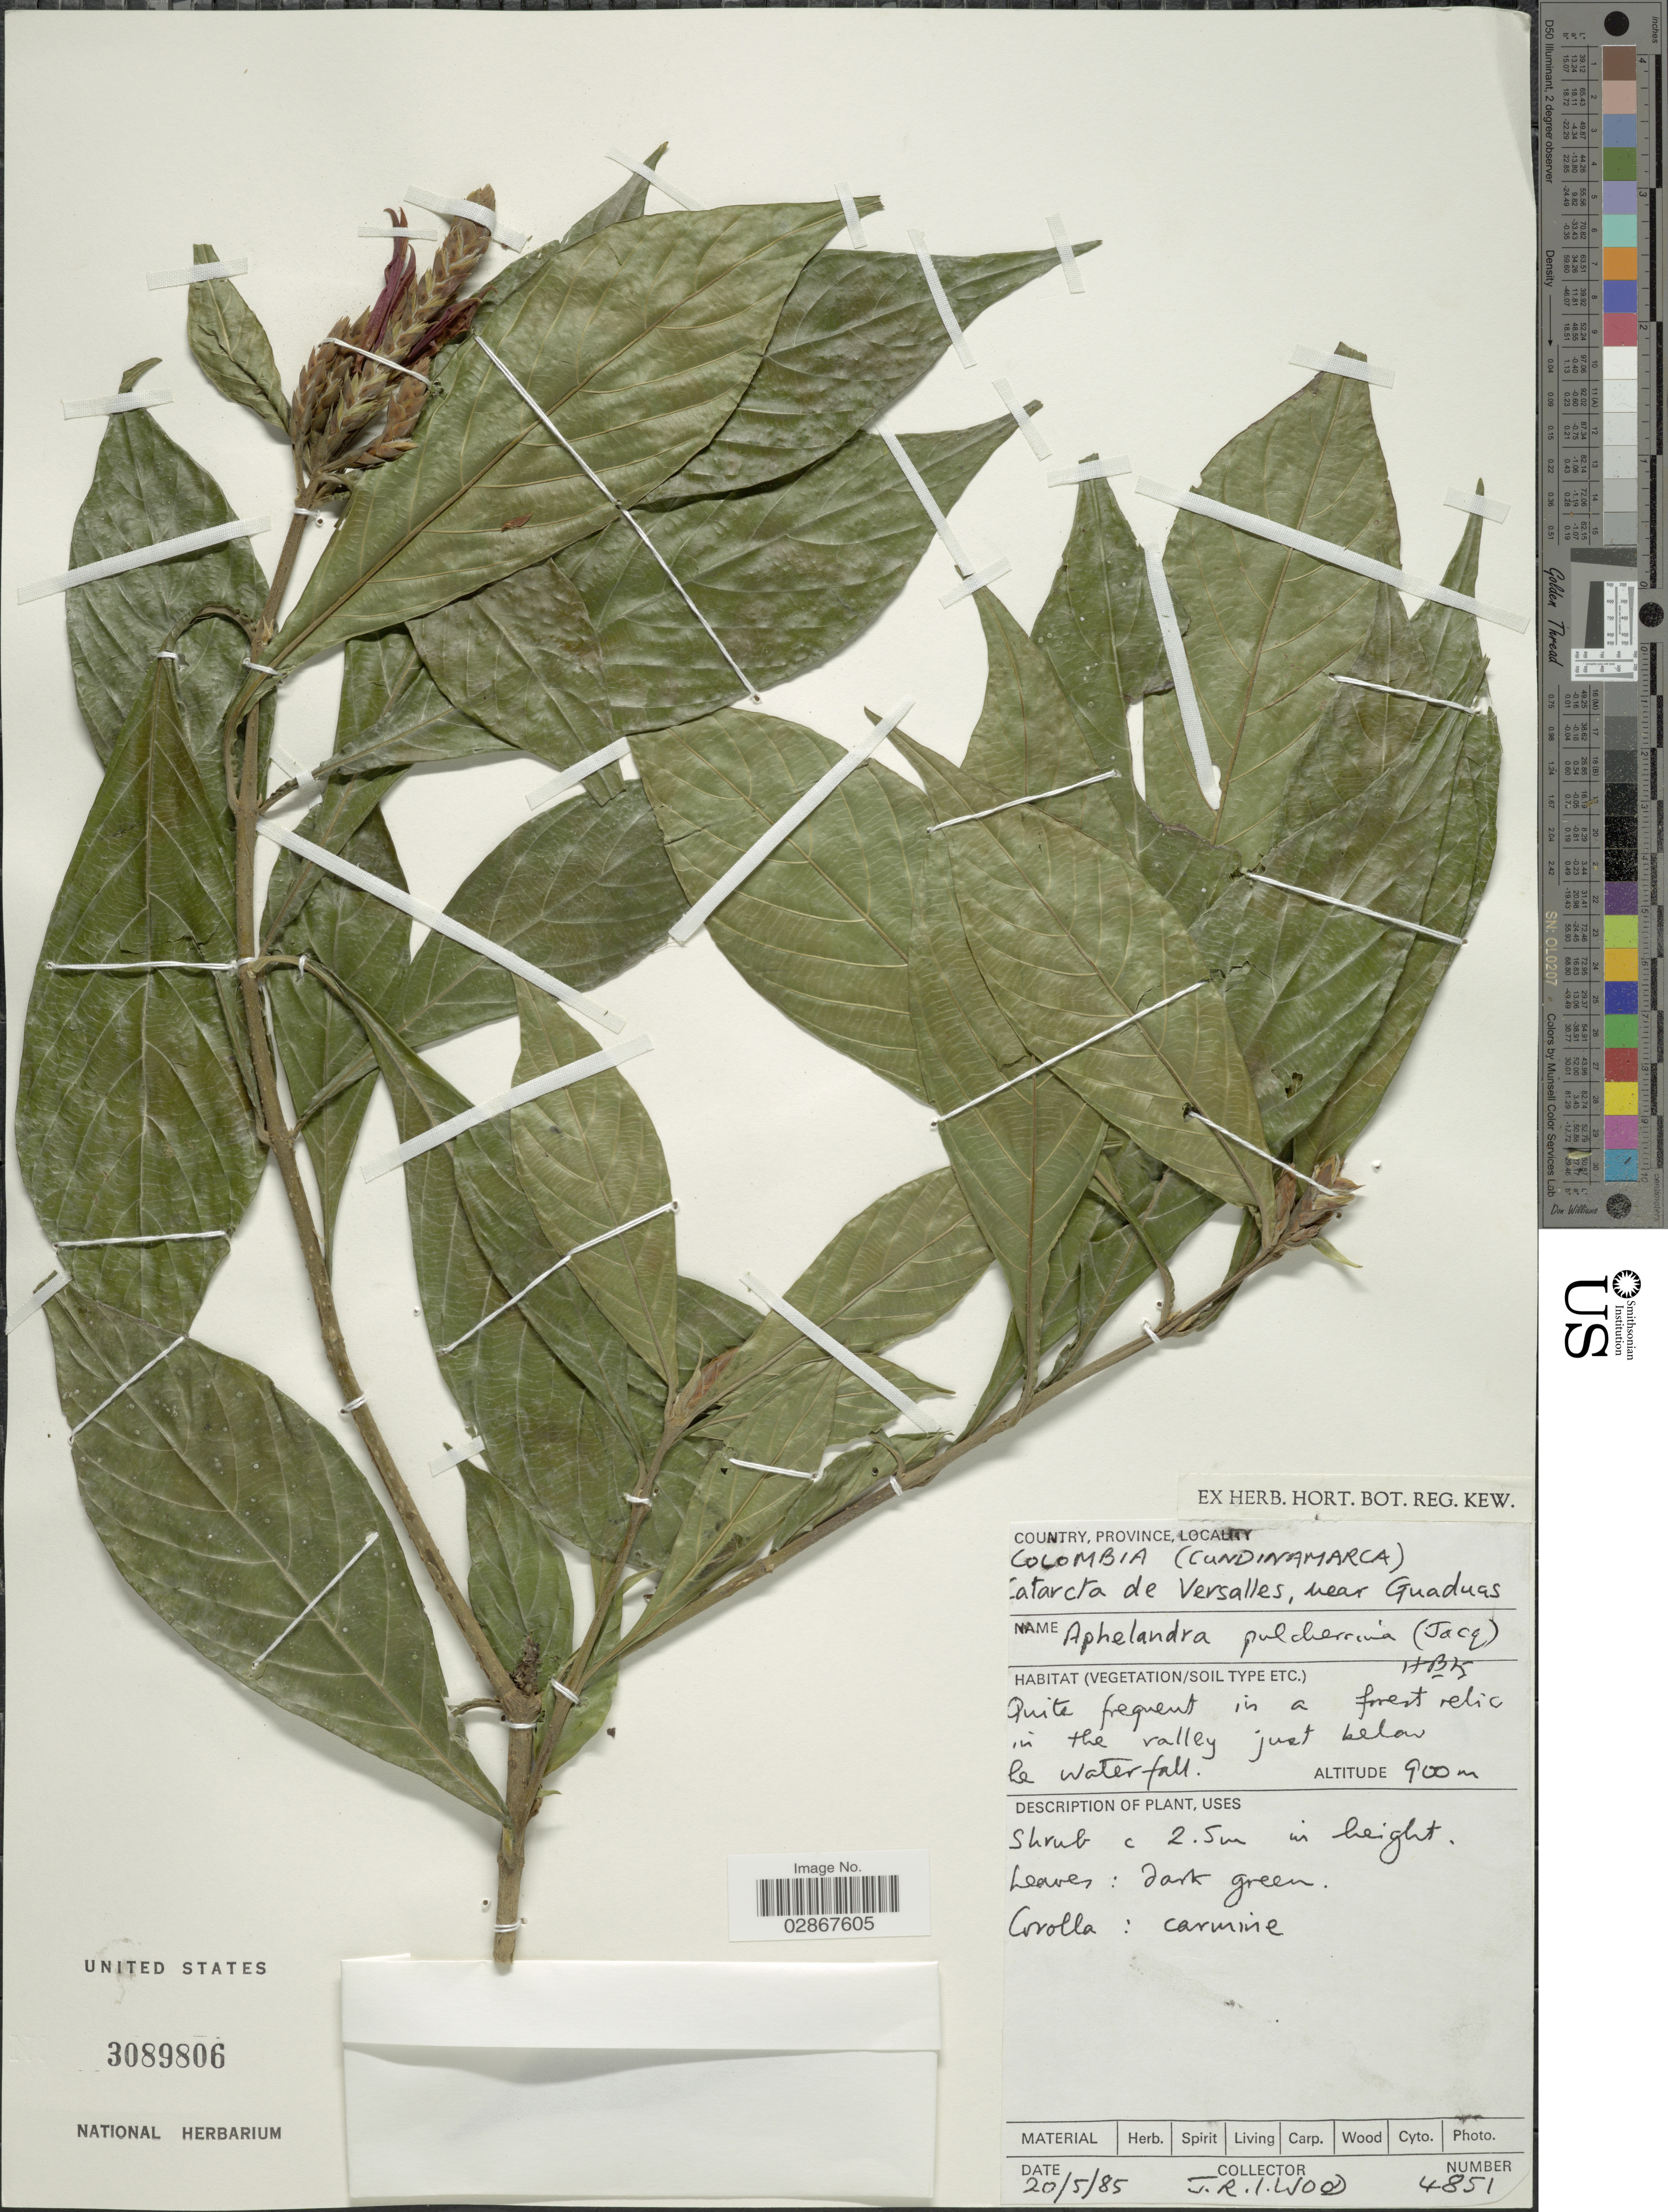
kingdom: Plantae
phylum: Tracheophyta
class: Magnoliopsida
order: Lamiales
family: Acanthaceae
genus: Aphelandra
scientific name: Aphelandra pulcherrima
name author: (Jacq.) Kunth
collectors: J. R. I. Wood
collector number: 4851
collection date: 1985-05-20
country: Colombia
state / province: Cundinamarca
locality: Cataracta de Versalles, near Guaduas.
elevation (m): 900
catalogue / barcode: US 3089806